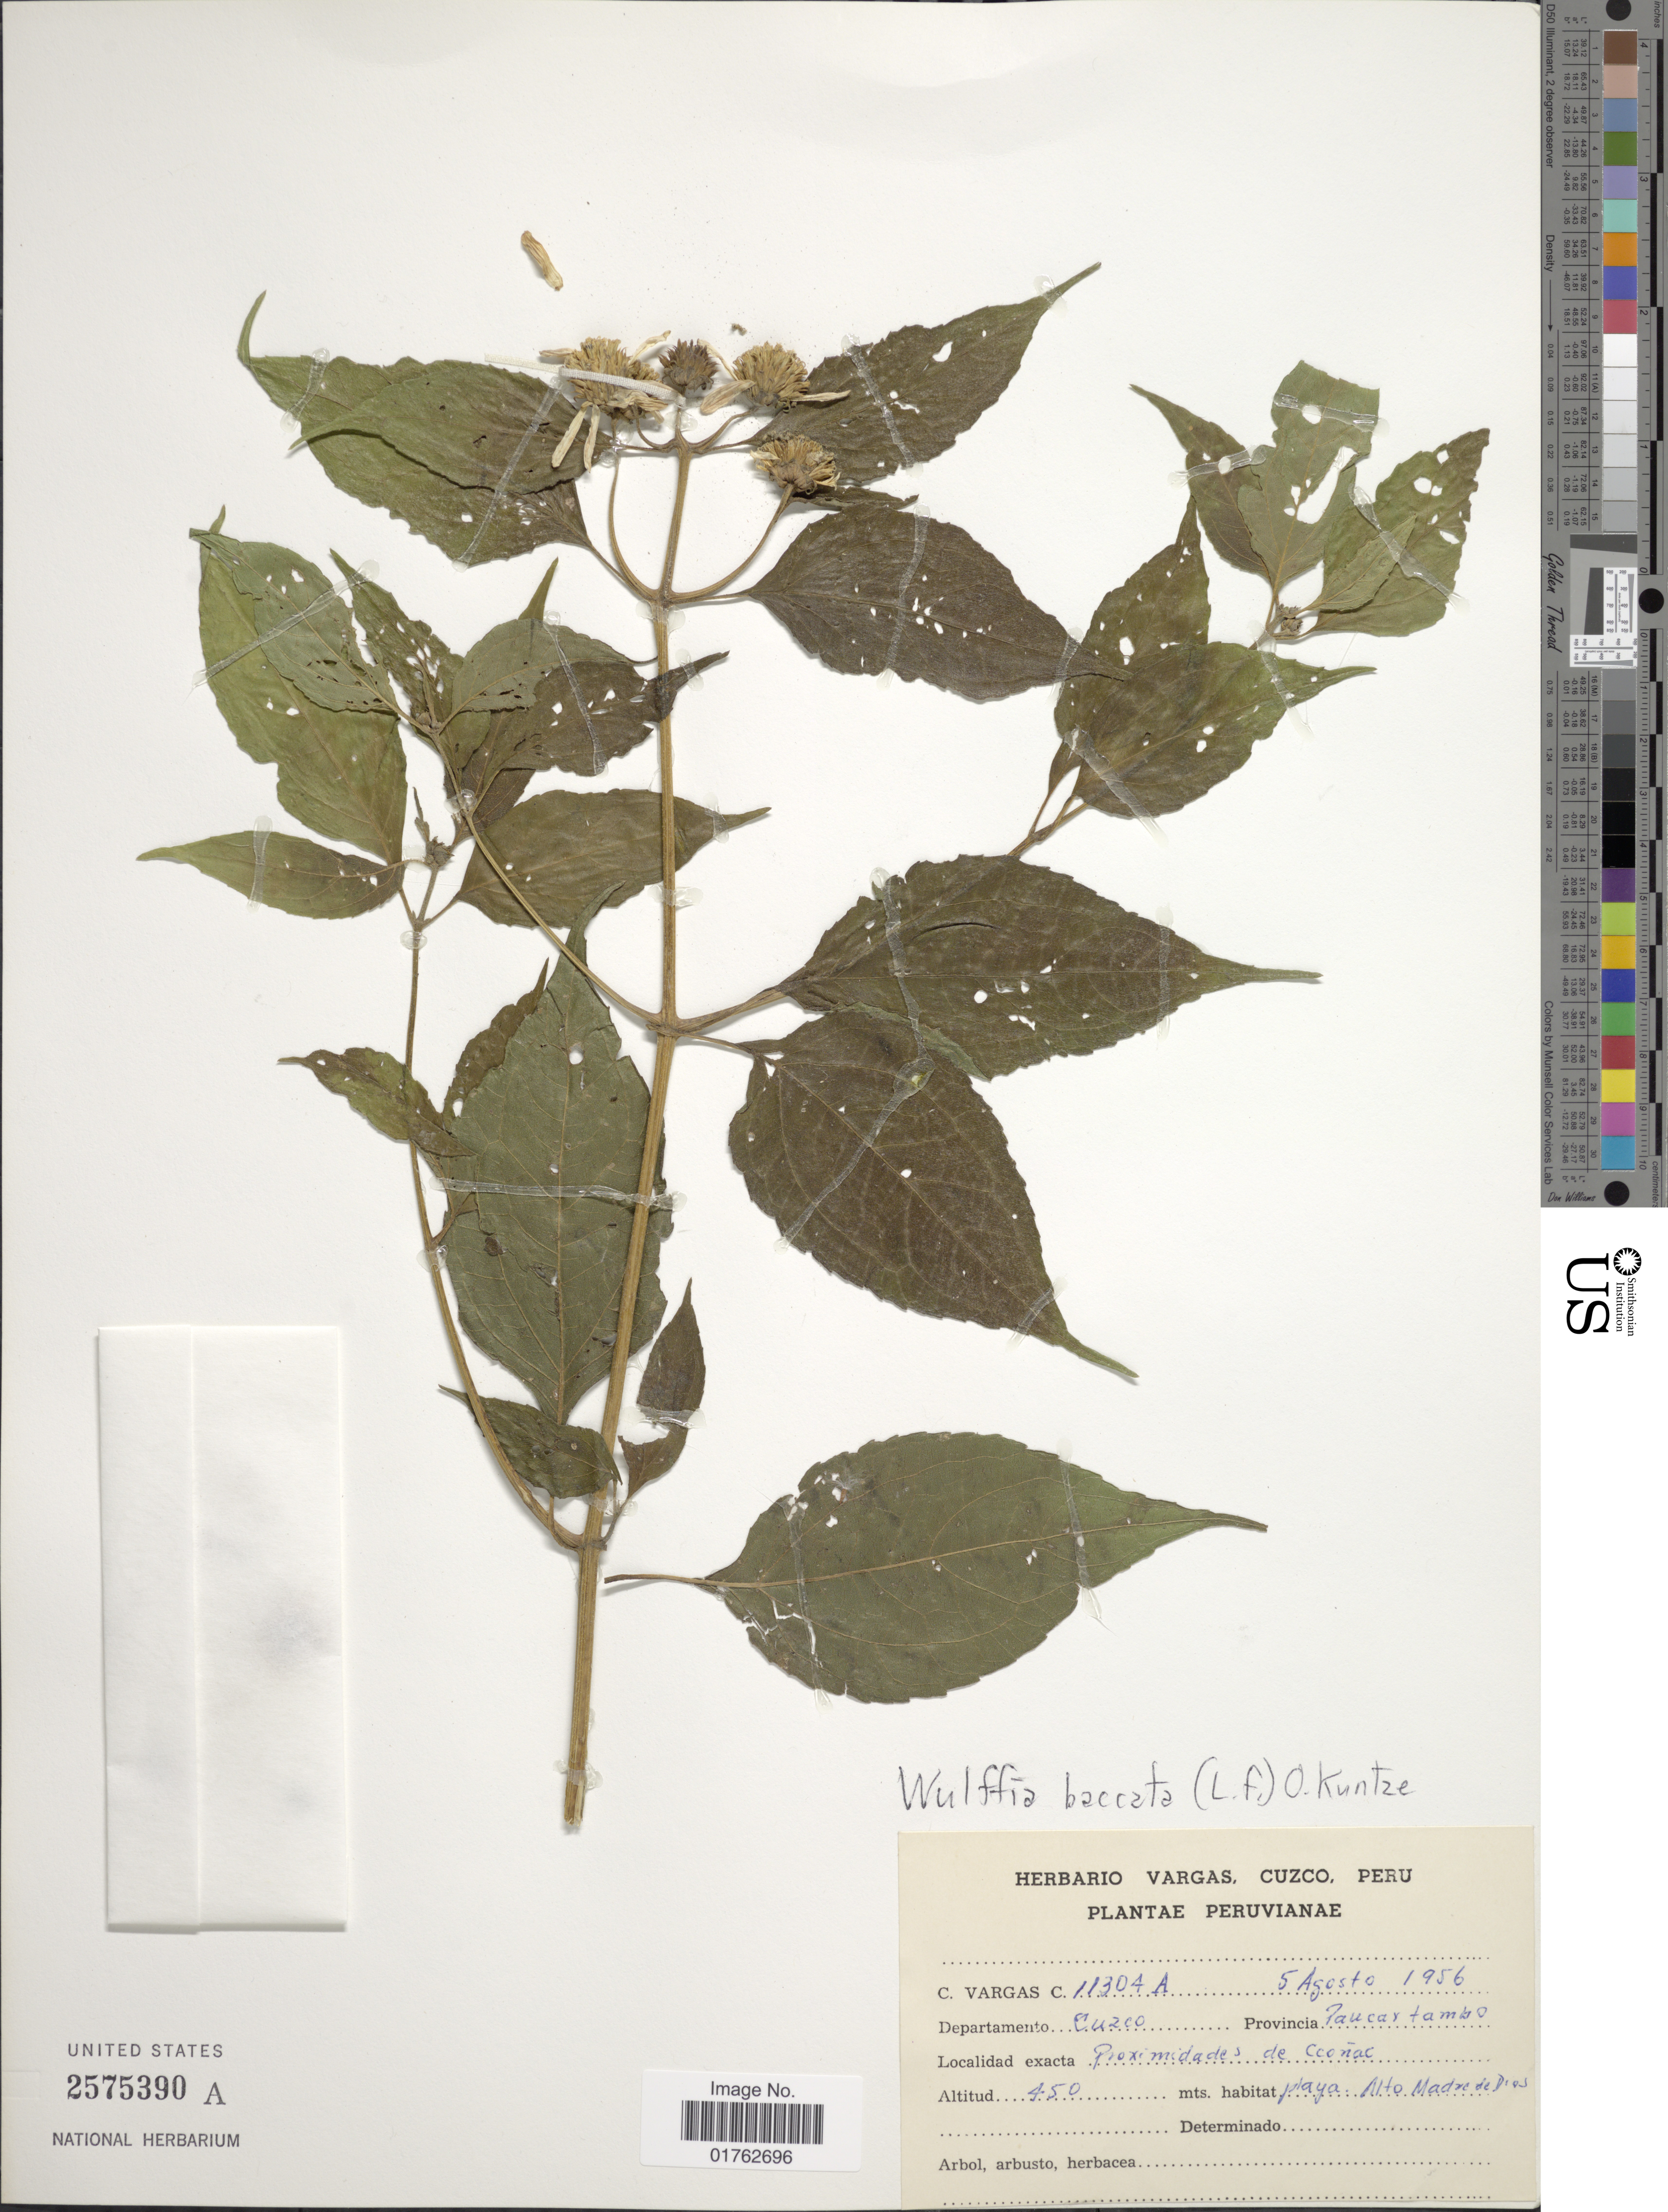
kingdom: Plantae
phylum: Tracheophyta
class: Magnoliopsida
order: Asterales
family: Asteraceae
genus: Wulffia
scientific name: Wulffia baccata var. baccata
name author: (L.) Kuntze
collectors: C. Vargas Calderón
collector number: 11304A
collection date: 1956-08-05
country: Peru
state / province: Cusco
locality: Departamento Cuzco, Provincia: Paucartambo, Proximidades de Cconac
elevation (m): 450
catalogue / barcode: US 2575390A